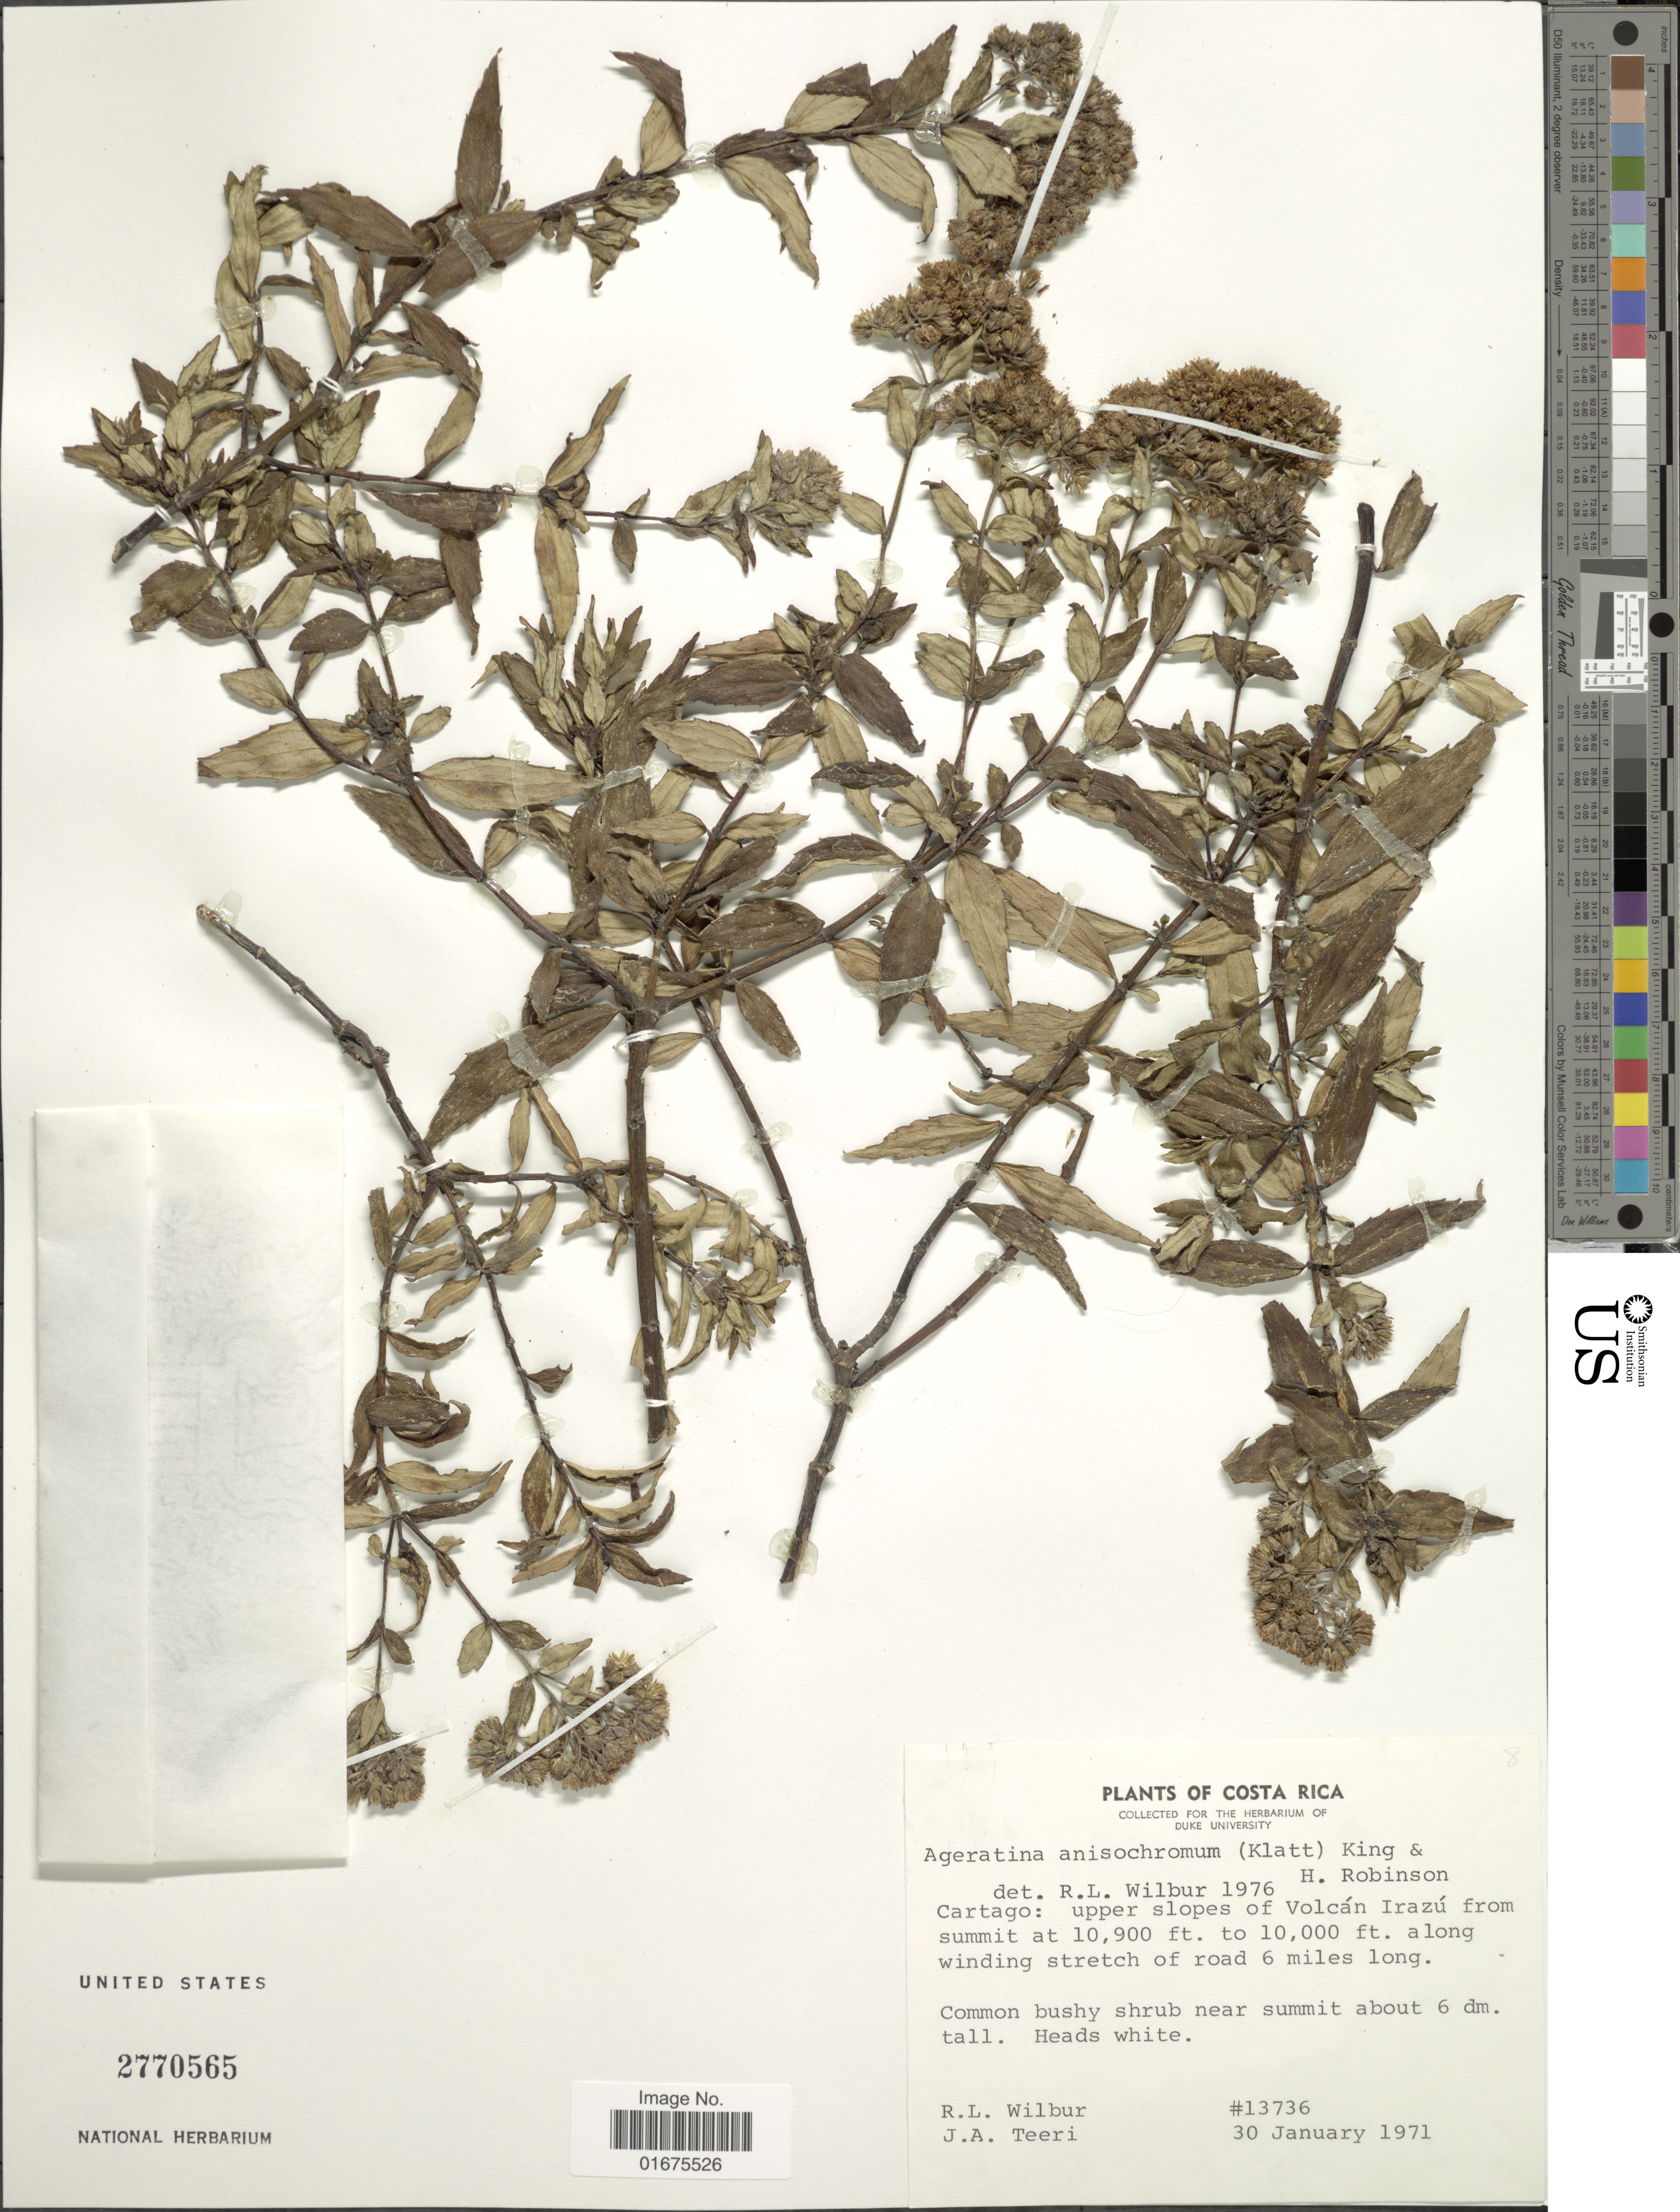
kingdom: Plantae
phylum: Tracheophyta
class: Magnoliopsida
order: Asterales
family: Asteraceae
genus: Ageratina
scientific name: Ageratina anisochroma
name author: (Klatt) R.M. King & H. Rob.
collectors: R. L. Wilbur & J. Teeri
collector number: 13736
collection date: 1971-01-30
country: Costa Rica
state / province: Cartago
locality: Upper slopes of Volcan Irazu from summit, along winding stretch of road 6 miles along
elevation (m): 3048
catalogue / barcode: US 2770565